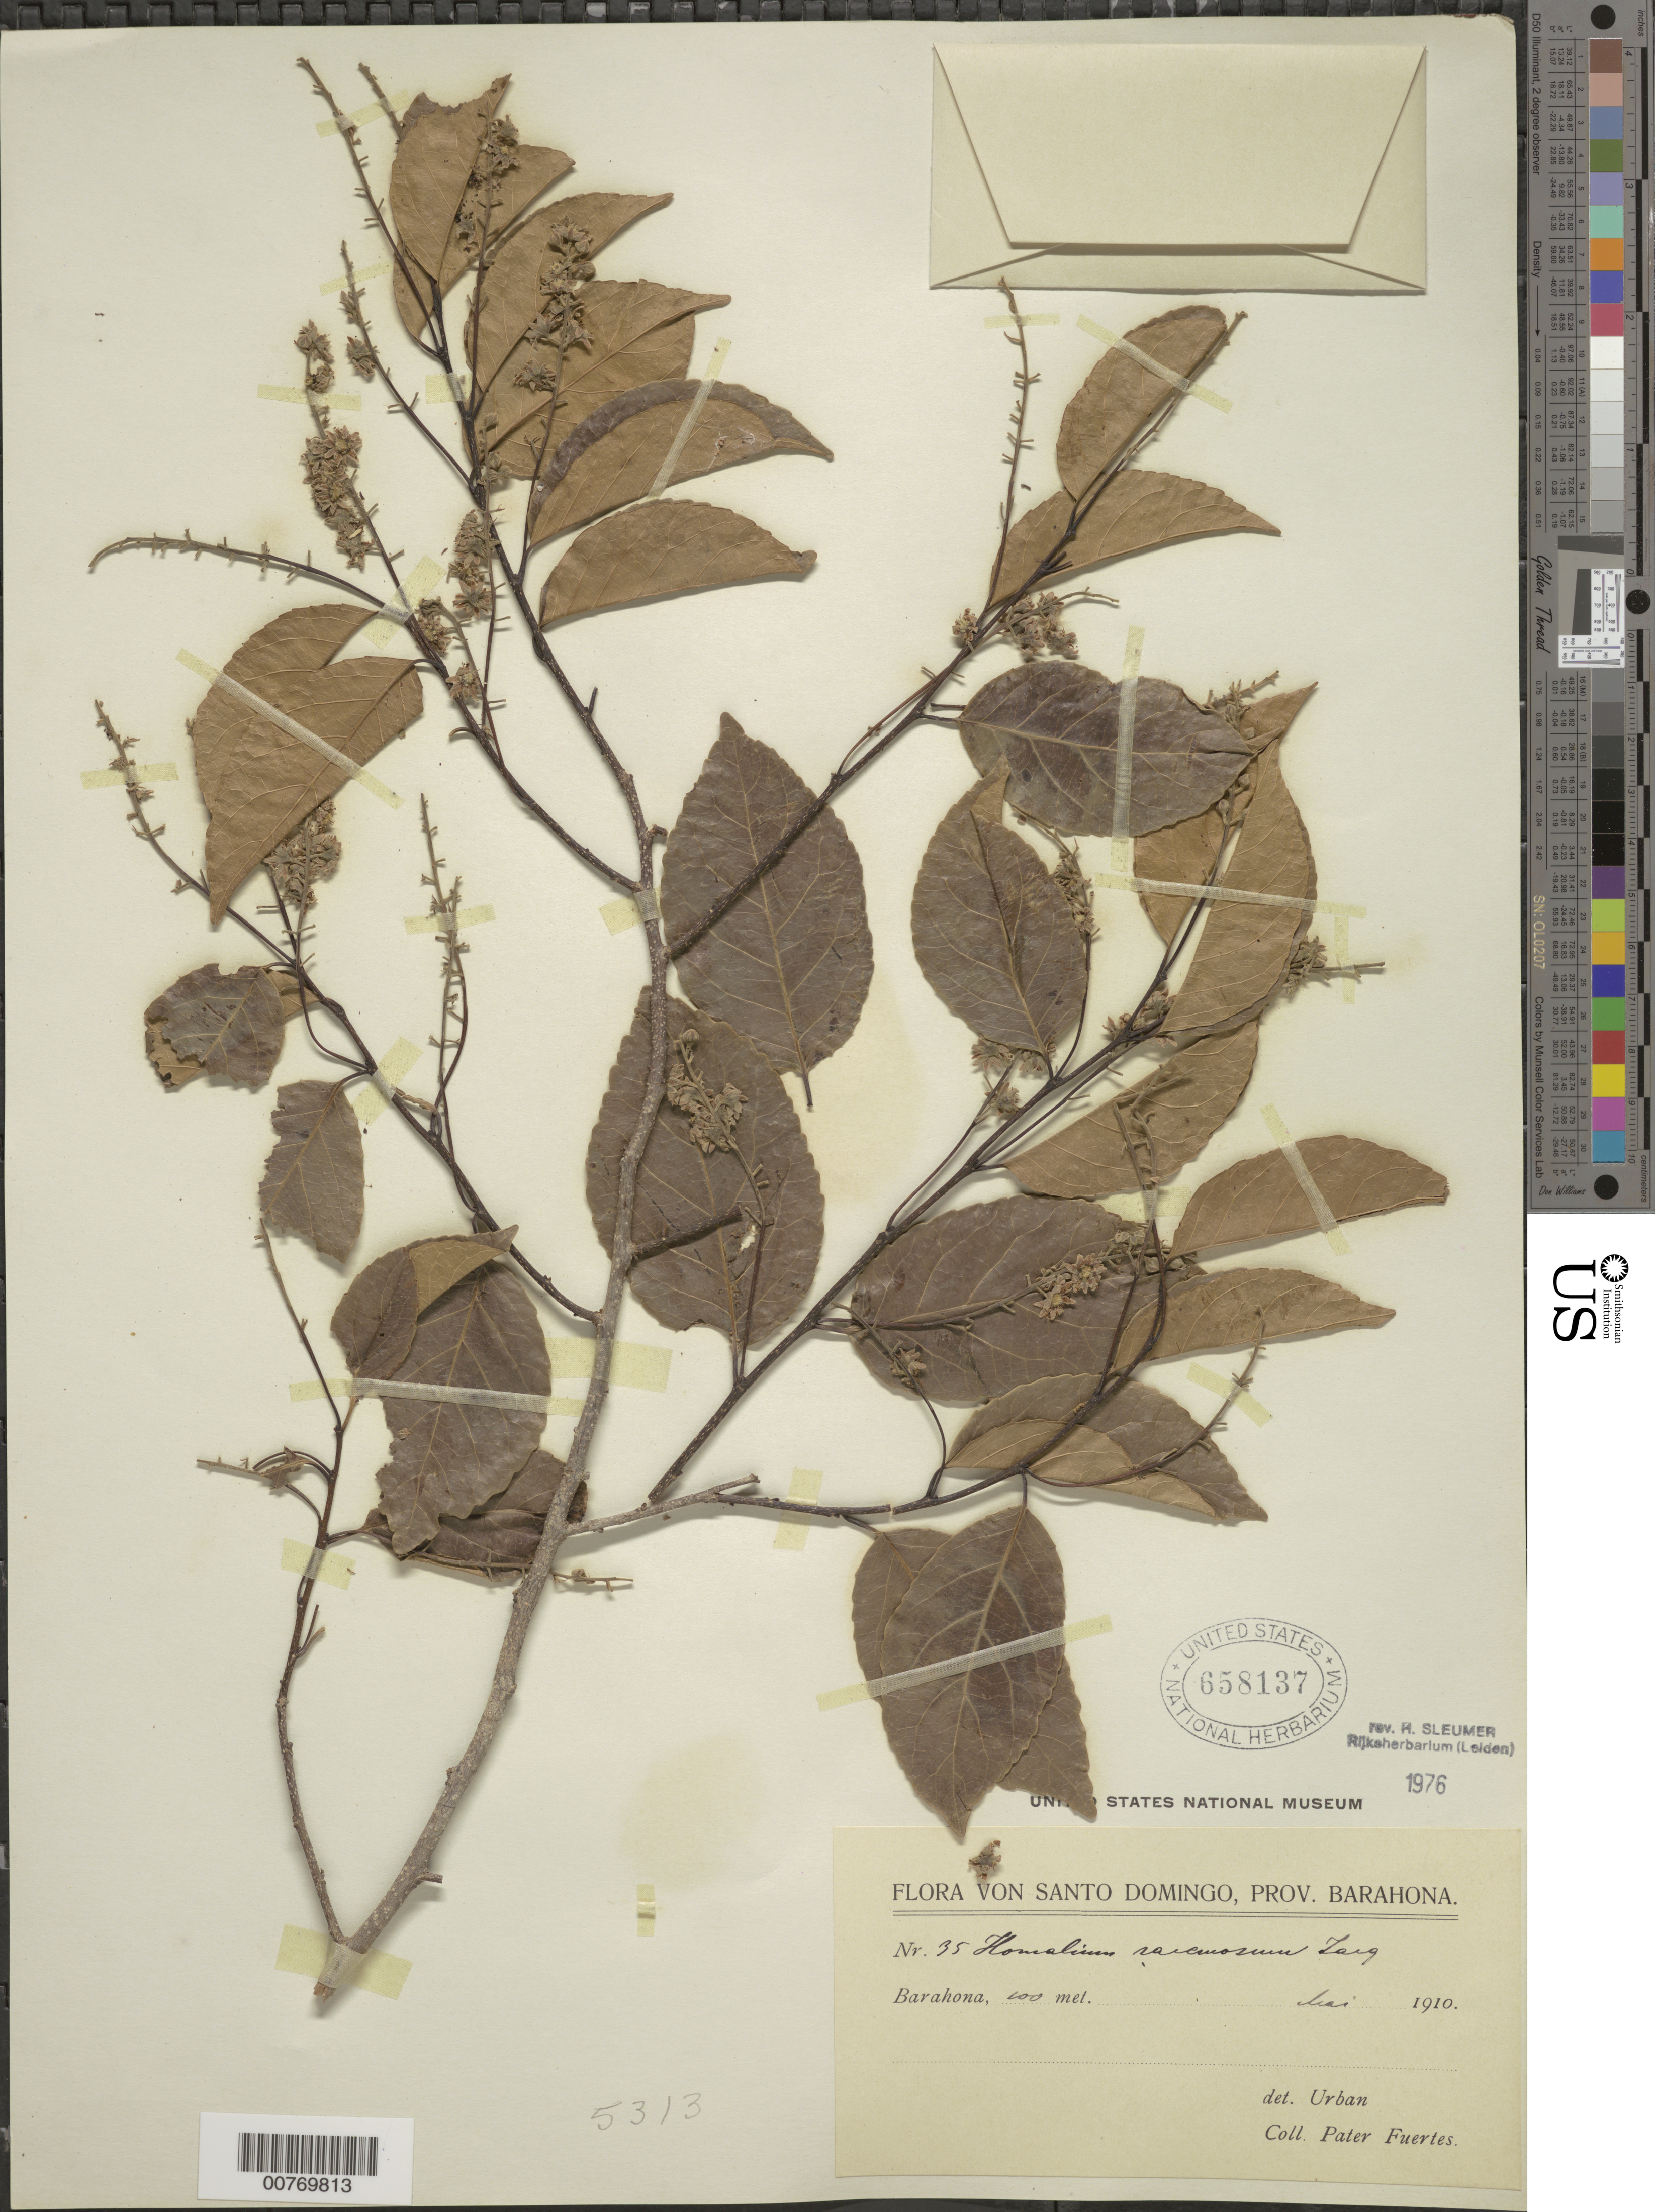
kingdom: Plantae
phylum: Tracheophyta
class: Magnoliopsida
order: Malpighiales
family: Salicaceae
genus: Homalium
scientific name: Homalium racemosum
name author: Jacq.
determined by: Sleumer, H. O.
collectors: M. D. Fuertes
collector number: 35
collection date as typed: Mar 1910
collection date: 1910-03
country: Dominican Republic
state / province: Barahona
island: Hispaniola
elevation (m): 100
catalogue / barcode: US 658137